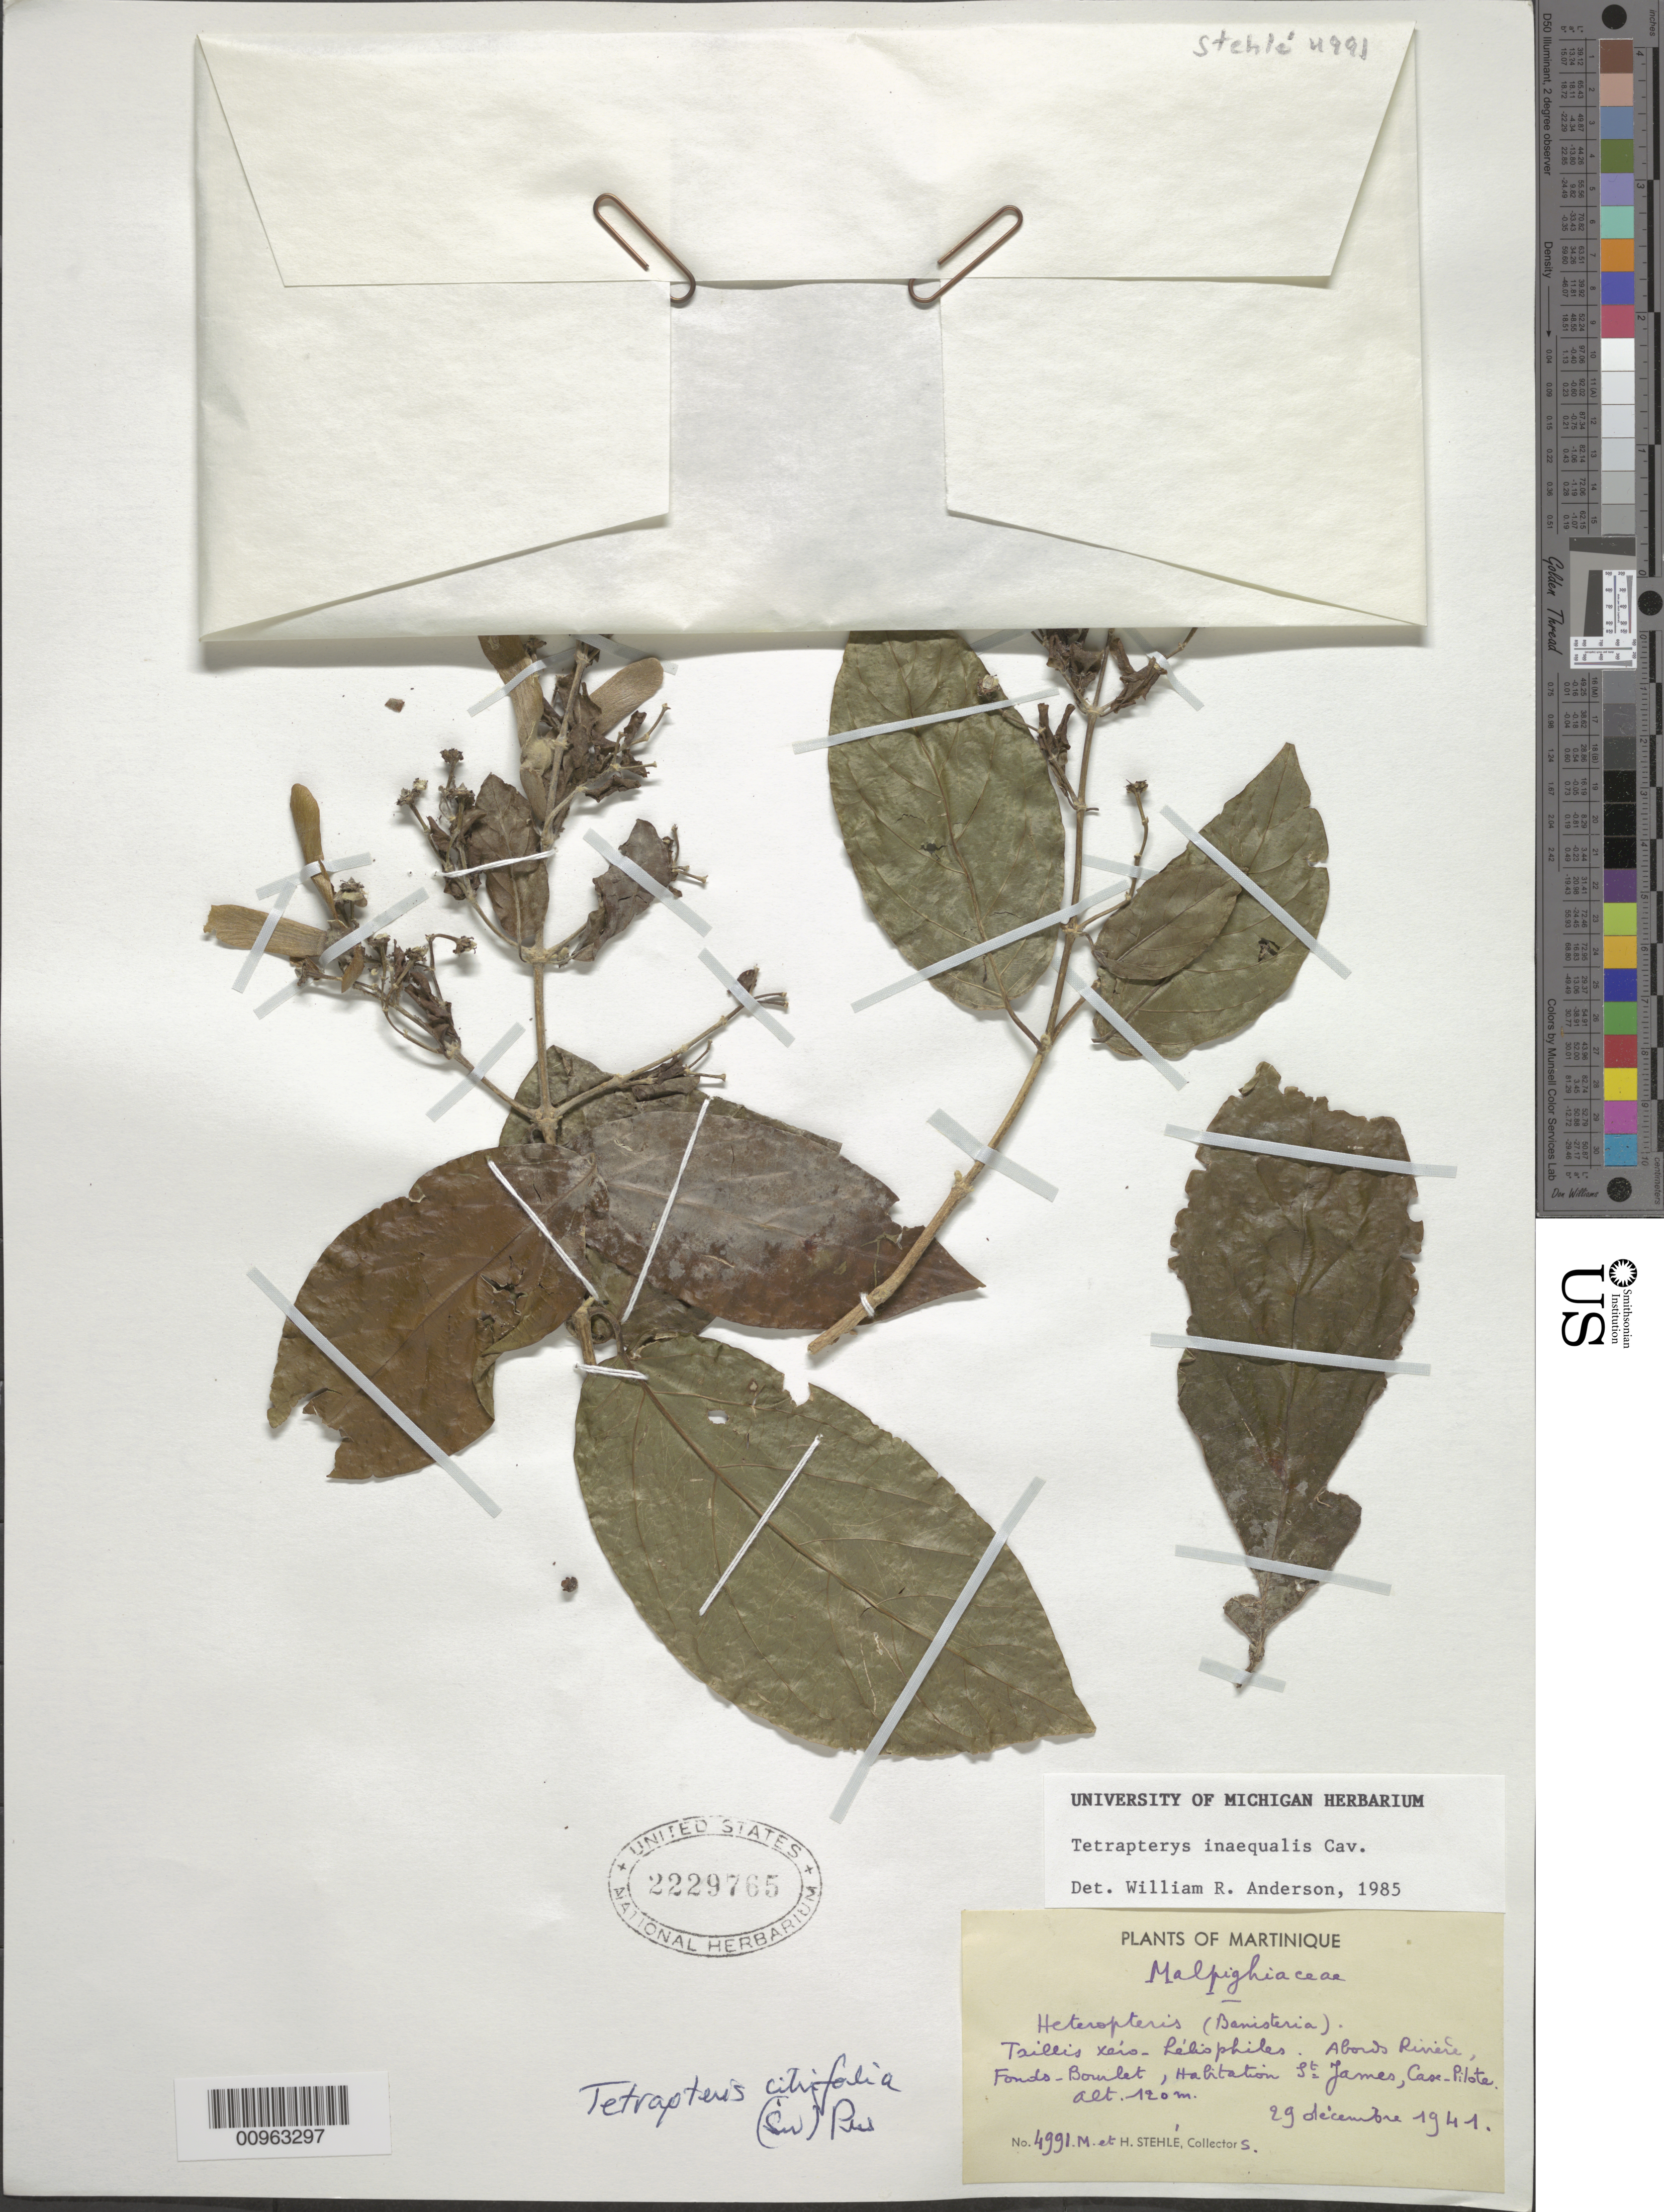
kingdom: Plantae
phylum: Tracheophyta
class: Magnoliopsida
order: Malpighiales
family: Malpighiaceae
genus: Tetrapterys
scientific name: Tetrapterys inaequalis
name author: Cav.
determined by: Anderson, W. R., (MICH), University of Michigan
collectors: H. Stehlé & M. Stehlé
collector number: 4991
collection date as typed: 29 Dec 1941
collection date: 1941-12-29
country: Martinique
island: Martinique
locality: Abords Rivière Fonds-Bourlet, Habitation St. James, Case Pilote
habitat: Taillis xéro-hèliophiles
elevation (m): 120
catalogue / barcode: US 2229765